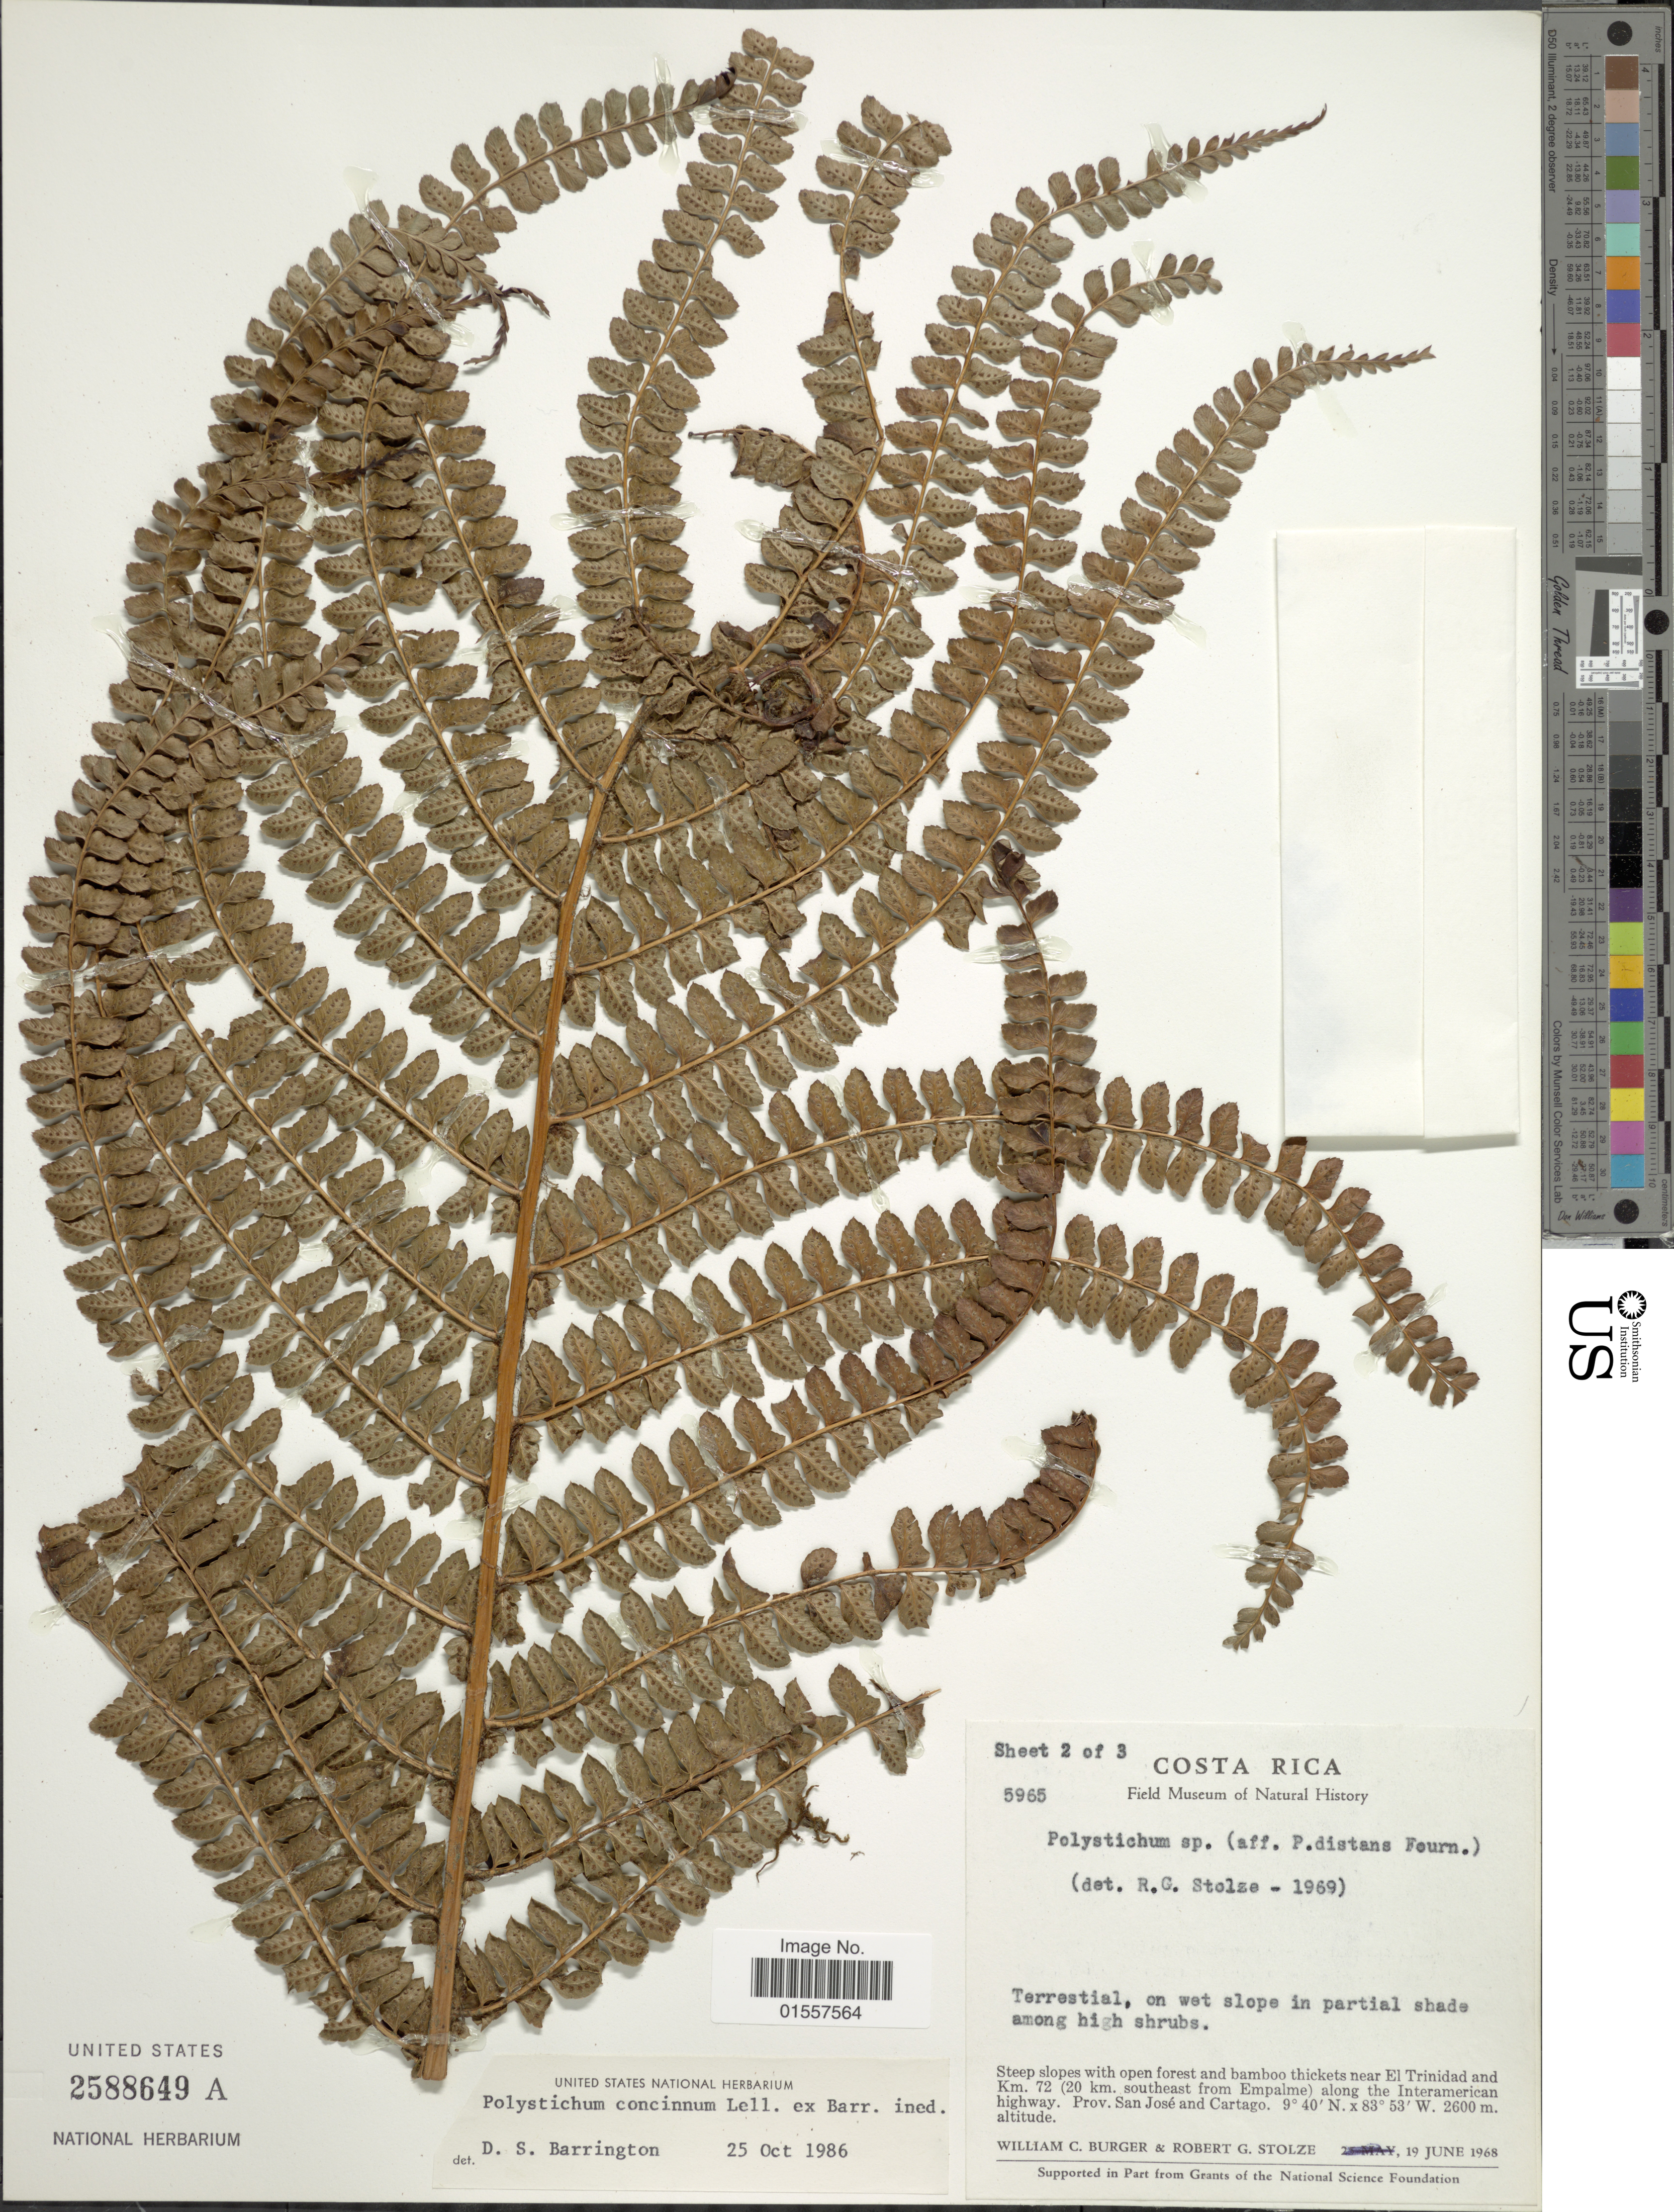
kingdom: Plantae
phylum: Tracheophyta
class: Polypodiopsida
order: Polypodiales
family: Dryopteridaceae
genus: Polystichum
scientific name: Polystichum concinnum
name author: Lellinger ex Barrington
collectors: W. Burger & R. G. Stolze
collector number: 5965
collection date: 1968-06-19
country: Costa Rica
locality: Near El Trinidad and Km. 72 (20 km. southeast from Empalme) along the Interamerican highway, Prov. San Jose and Cartago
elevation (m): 2600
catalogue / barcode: US 2588649A